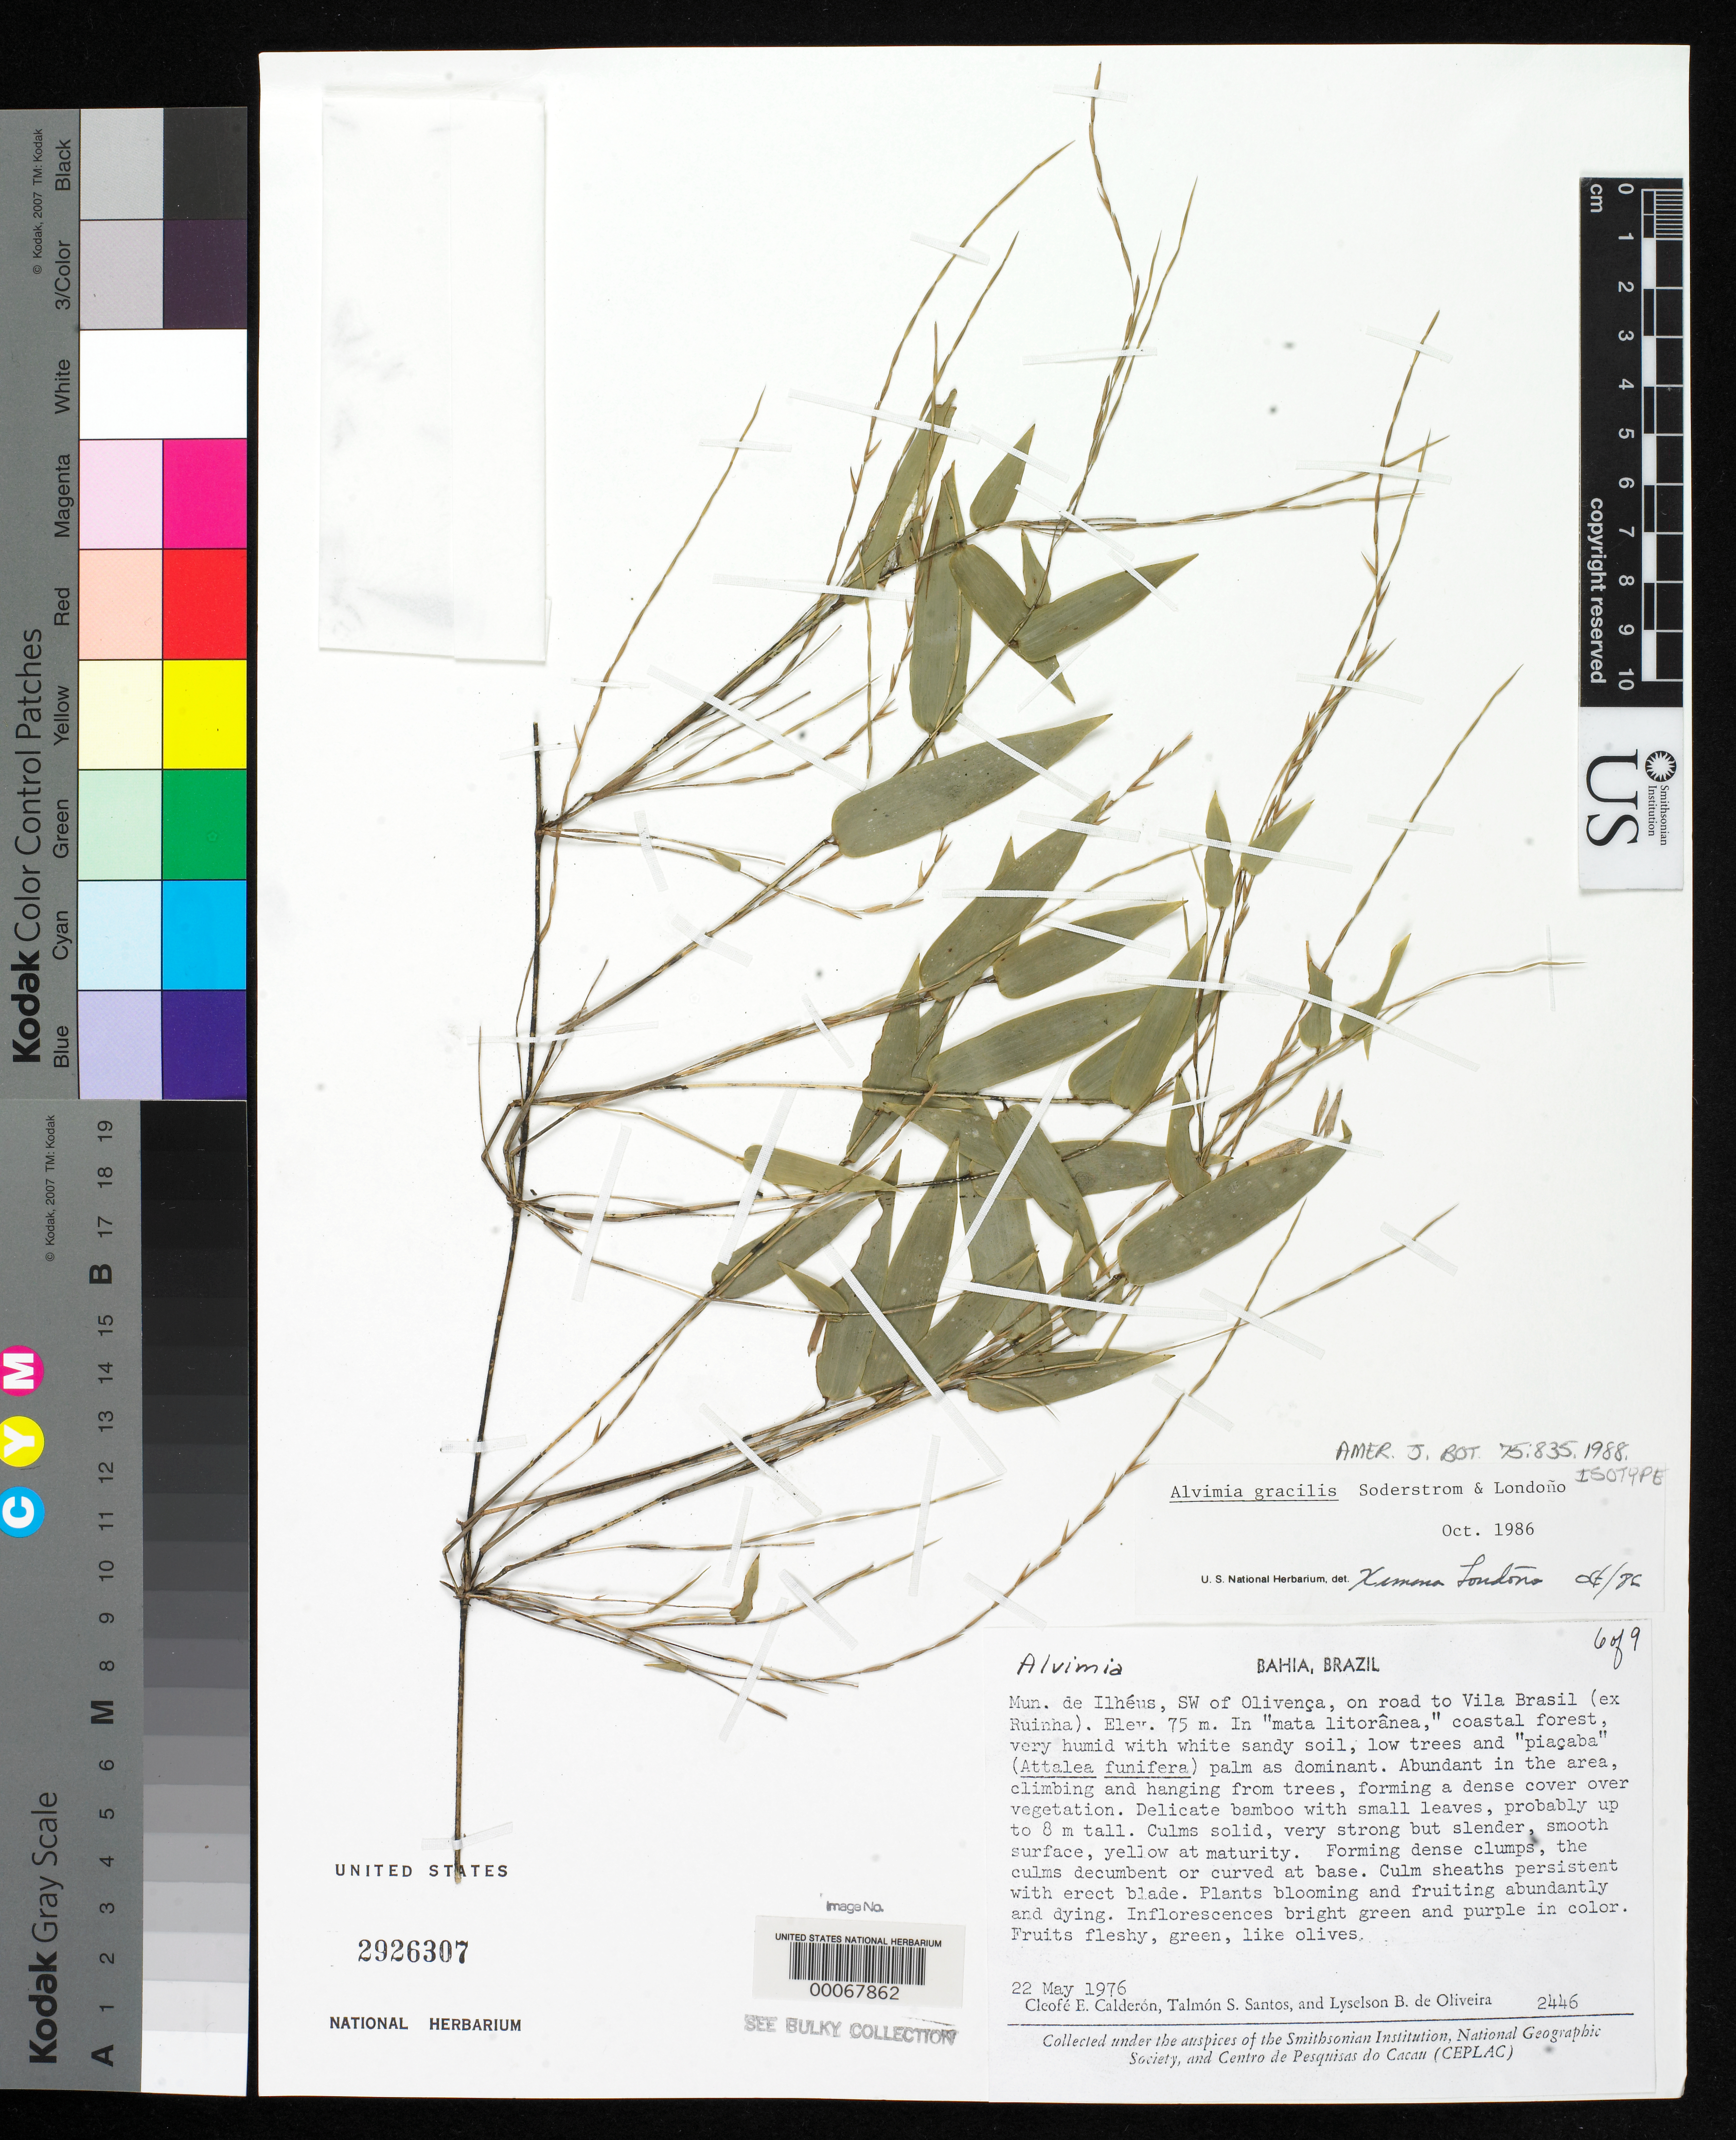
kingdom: Plantae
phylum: Tracheophyta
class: Liliopsida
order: Poales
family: Poaceae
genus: Alvimia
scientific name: Alvimia gracilis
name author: Soderstr. & Londoño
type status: Isotype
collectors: C. E. Calderón, T. S. Santos & L. de Oliveira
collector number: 2446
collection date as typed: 22 May 1976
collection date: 1976-05-22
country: Brazil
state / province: Bahia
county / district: Ilhéus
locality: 16 km SW of Olivenca on road to Vila Brasil.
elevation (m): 75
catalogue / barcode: US 2926307